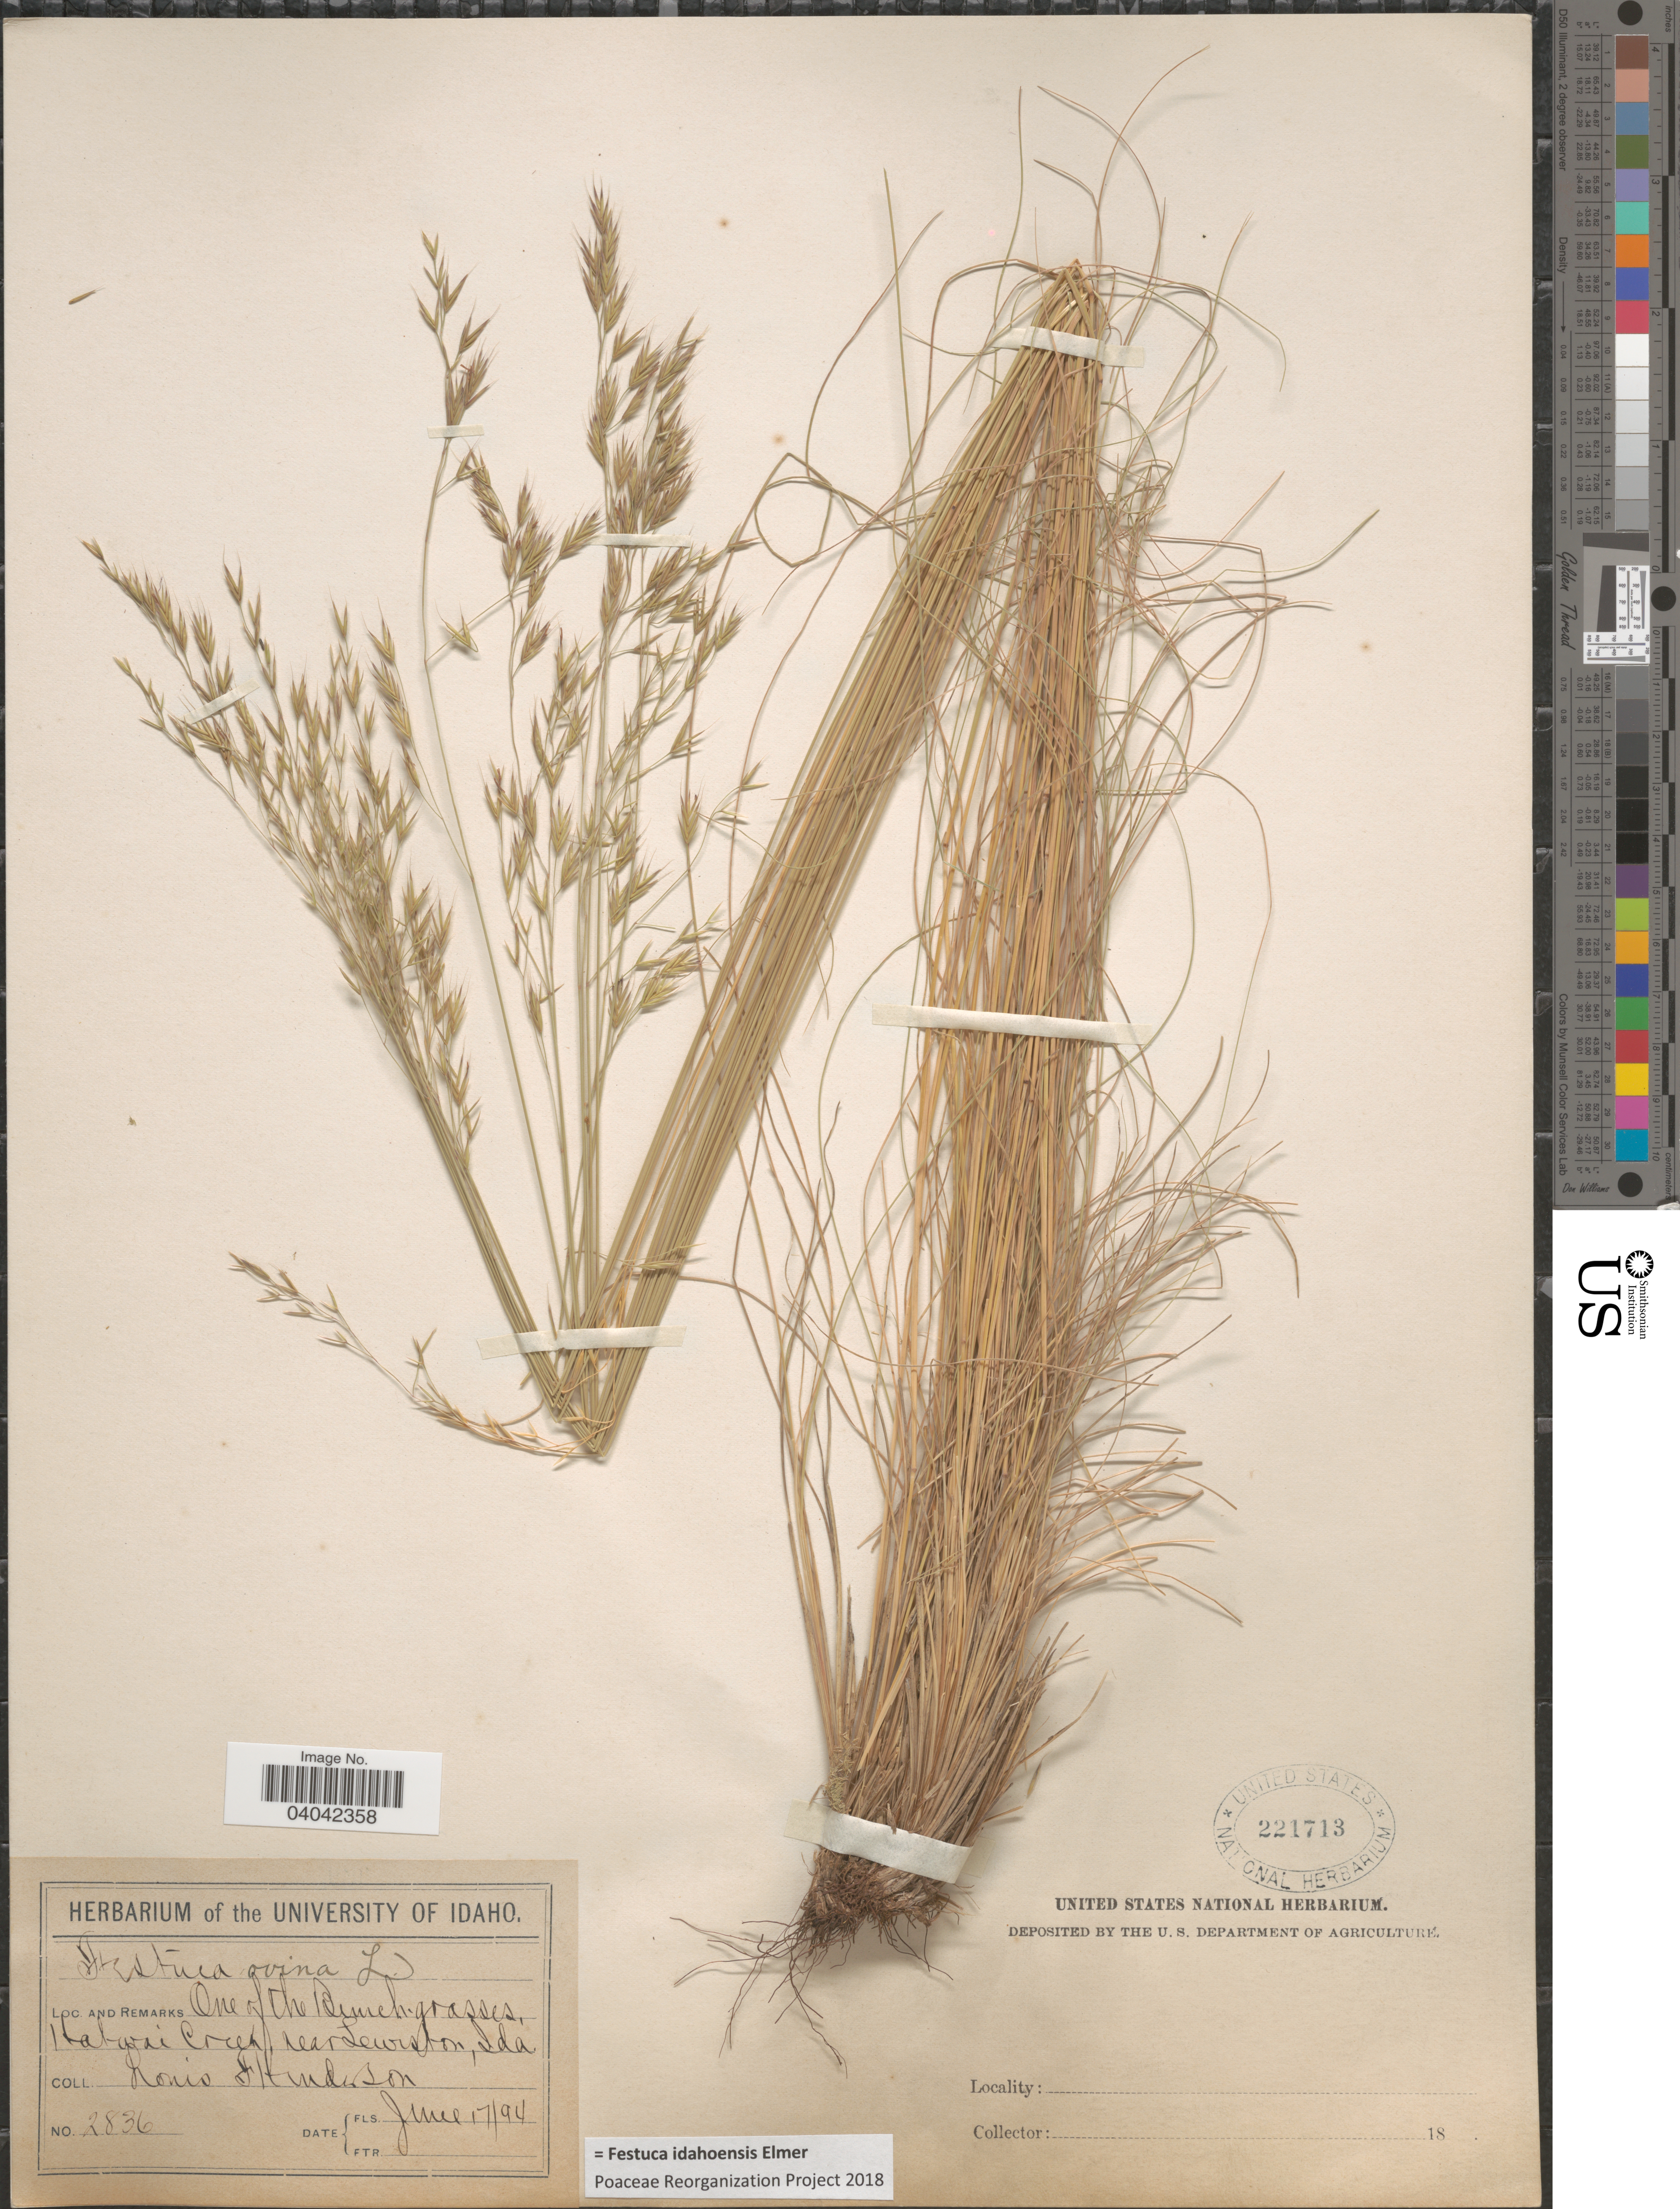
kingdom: Plantae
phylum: Tracheophyta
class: Liliopsida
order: Poales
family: Poaceae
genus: Festuca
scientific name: Festuca idahoensis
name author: Elmer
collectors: L. Henderson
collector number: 2836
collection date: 1894-06-17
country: United States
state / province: Idaho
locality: Hatwai Creek, near Lewiston.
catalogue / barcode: US 221713